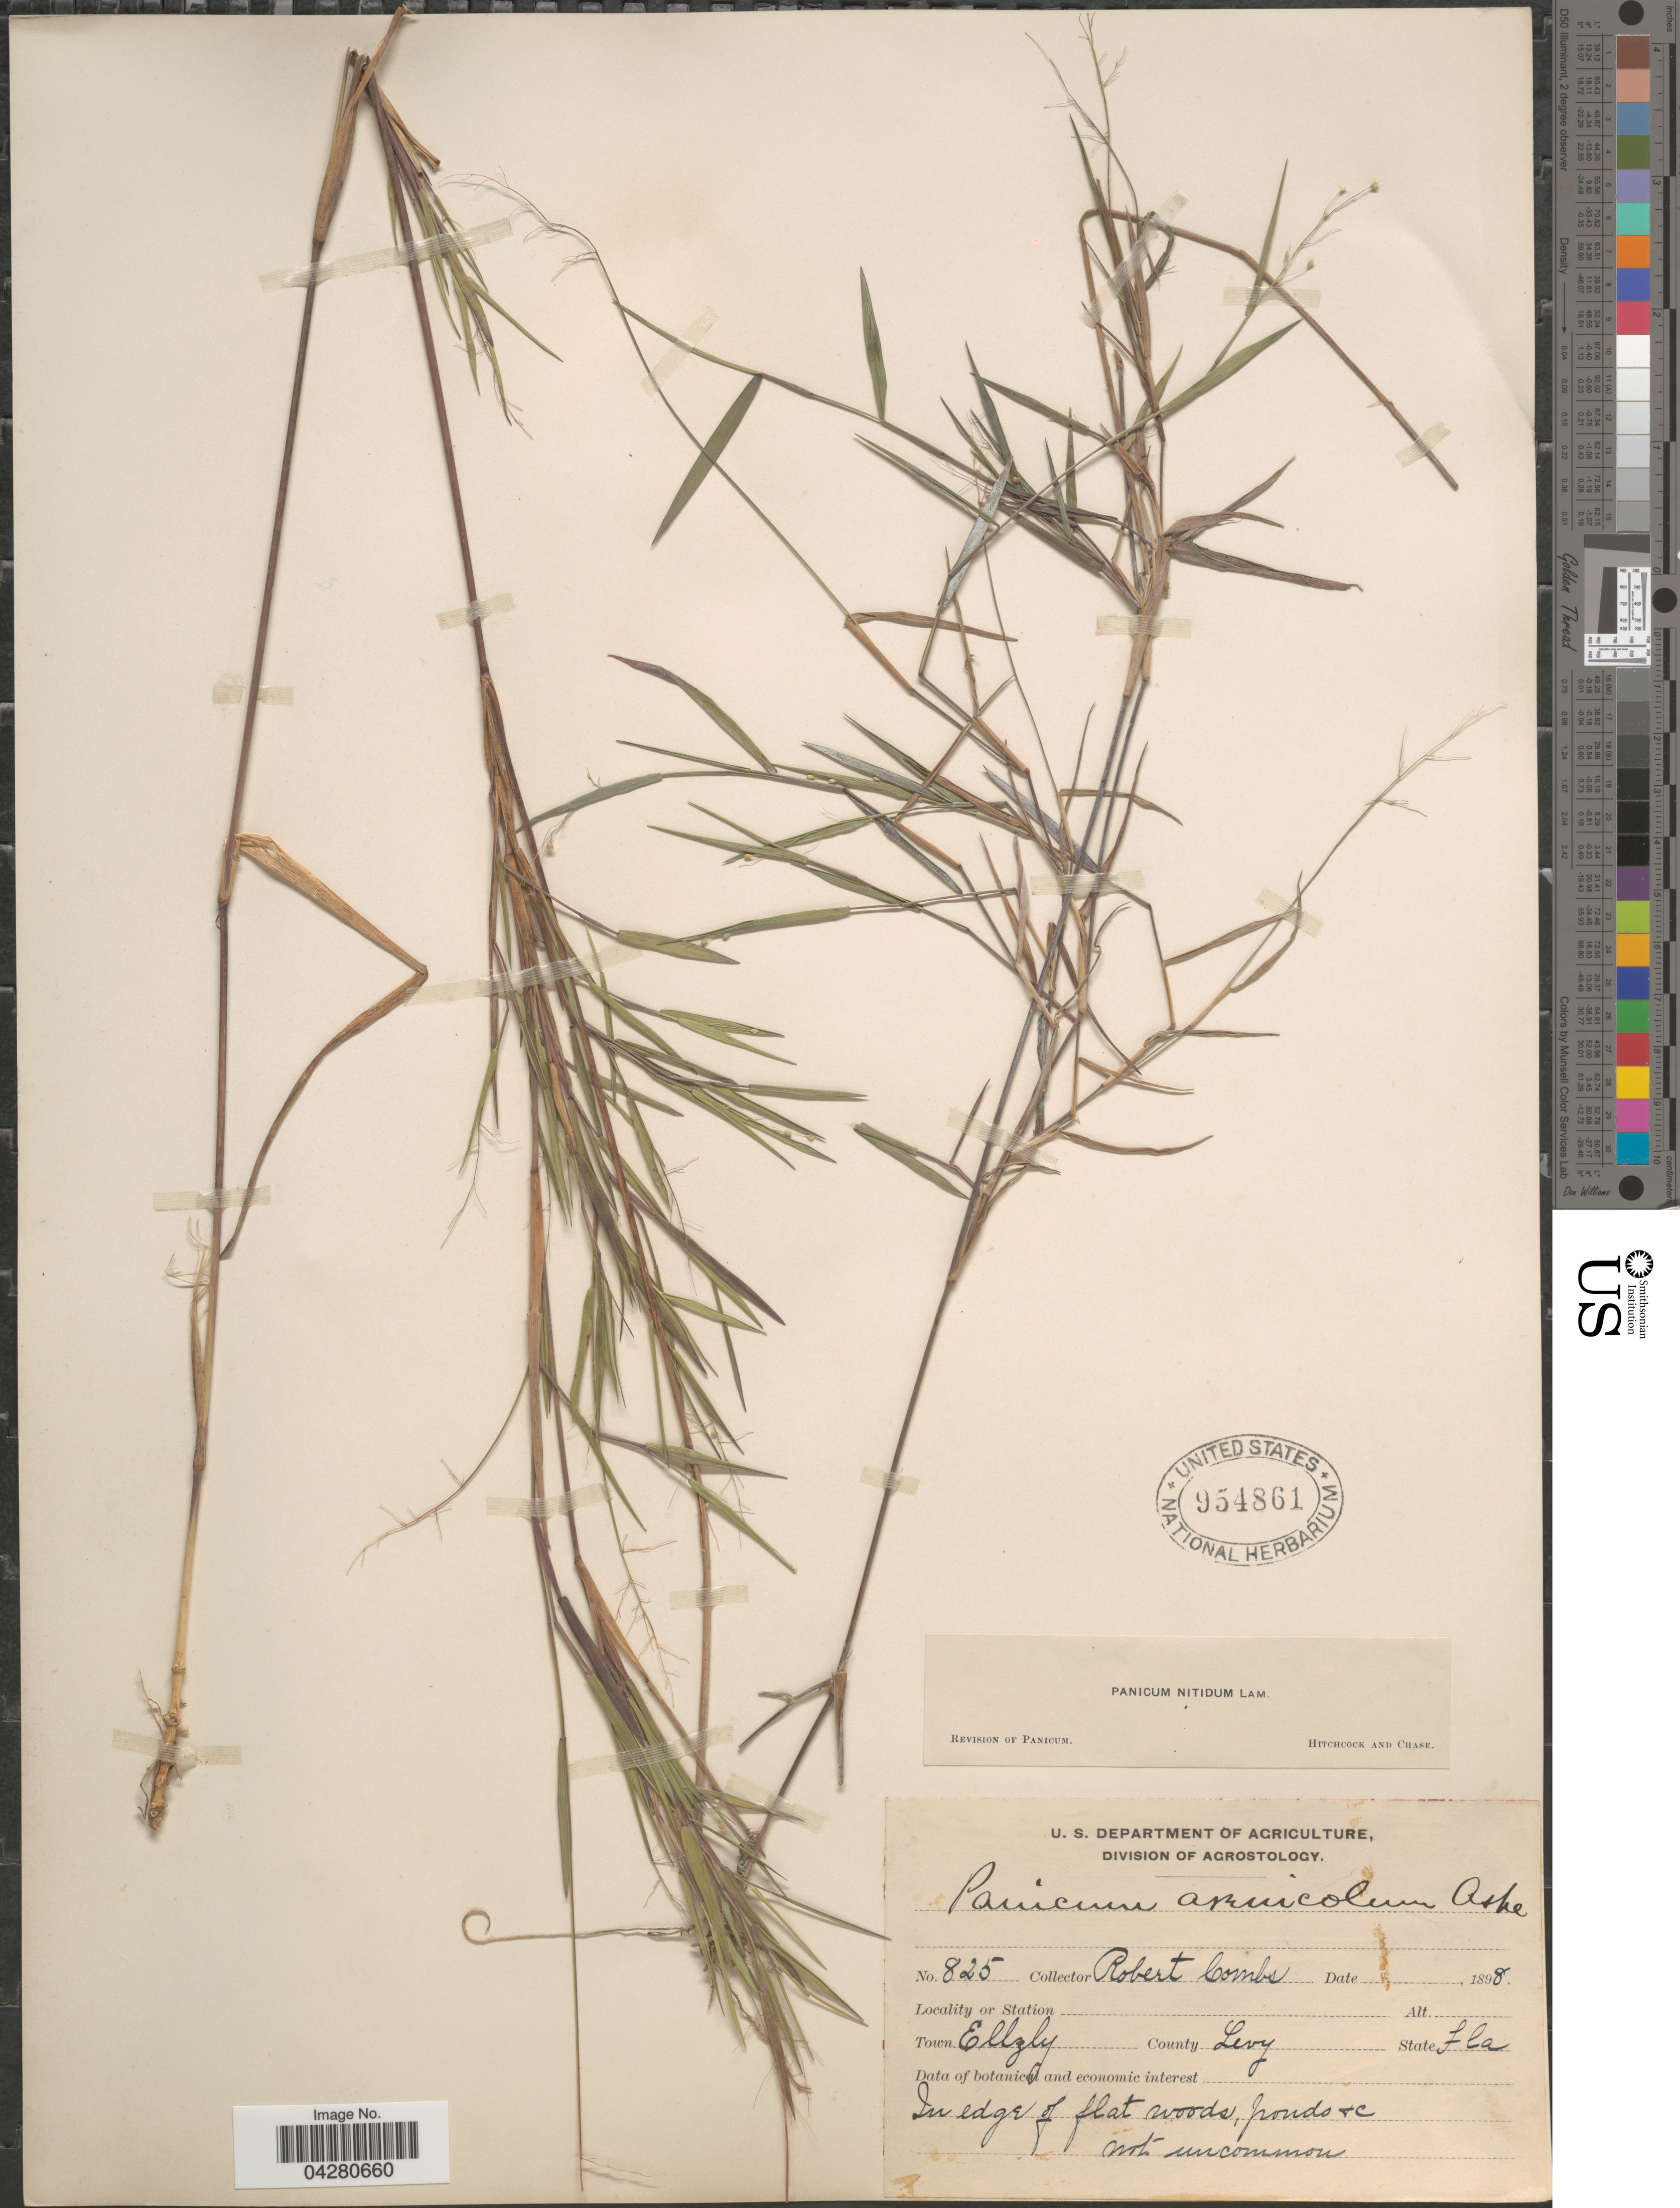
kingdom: Plantae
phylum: Tracheophyta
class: Liliopsida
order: Poales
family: Poaceae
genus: Dichanthelium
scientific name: Dichanthelium dichotomum var. dichotomum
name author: (L.) Gould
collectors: R. Combs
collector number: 825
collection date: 1898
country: United States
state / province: Florida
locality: Town Ellzly. County Levy.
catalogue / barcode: US 954861